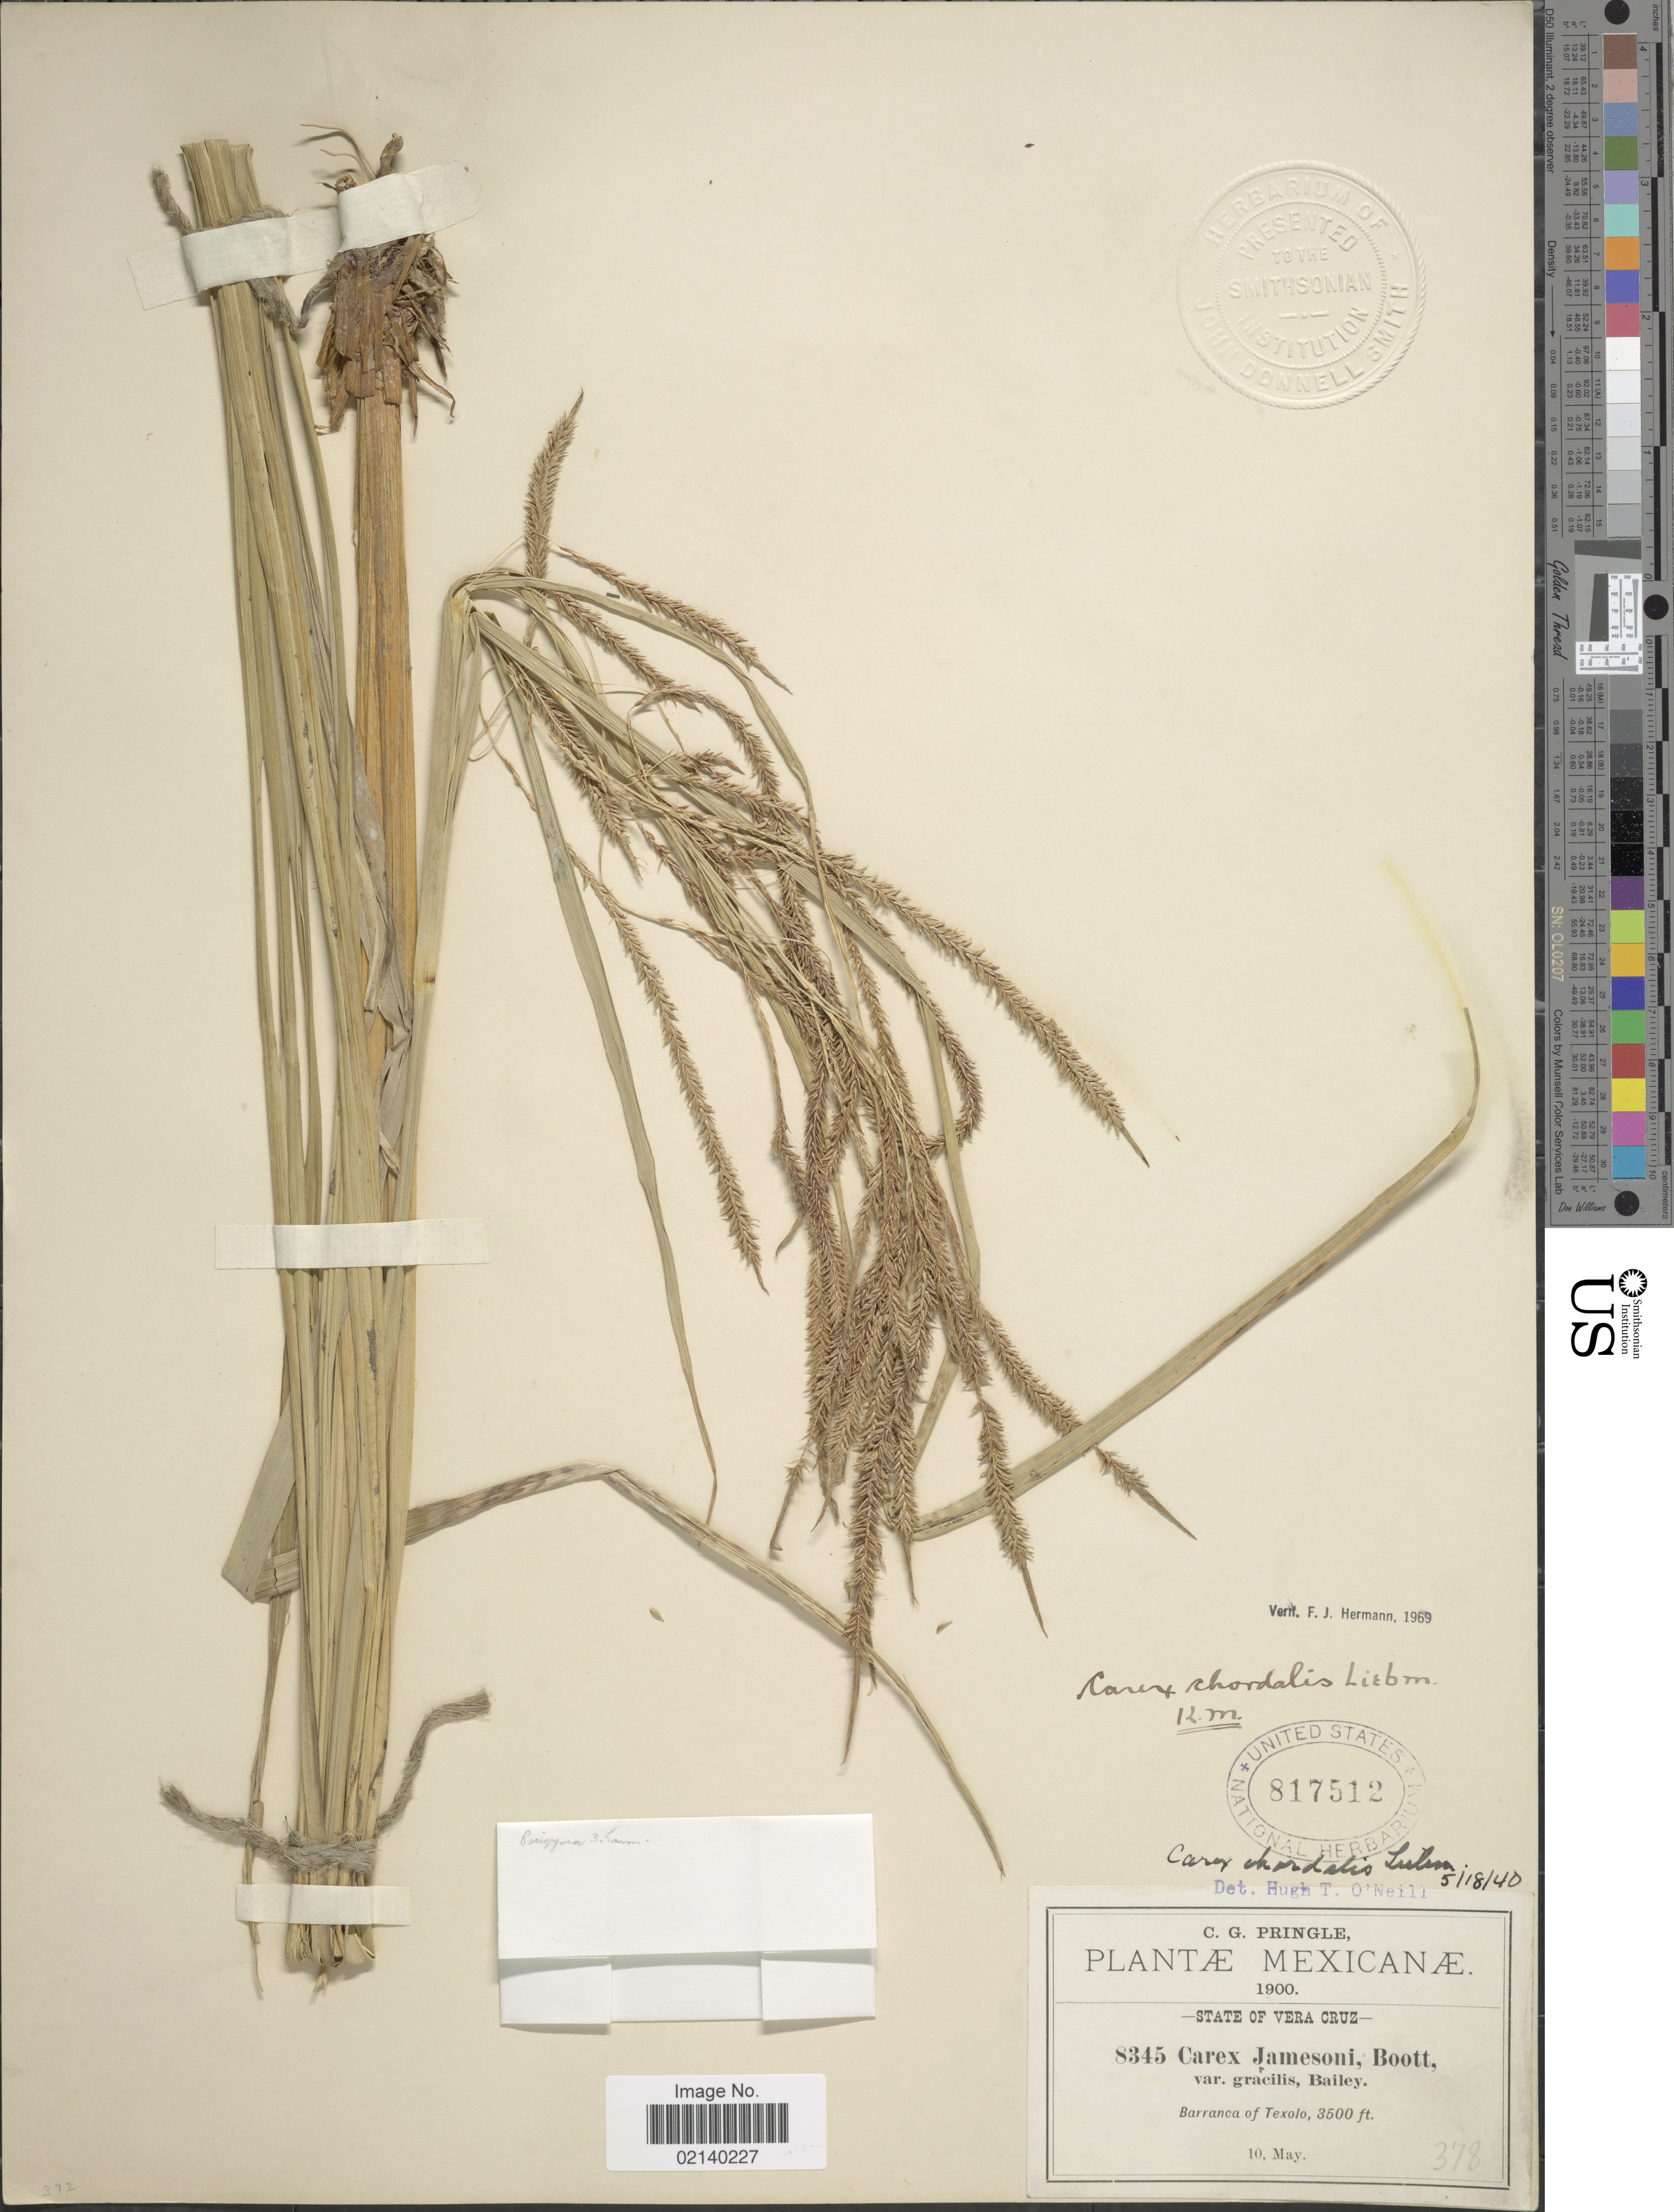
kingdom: Plantae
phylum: Tracheophyta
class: Liliopsida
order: Poales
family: Cyperaceae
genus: Carex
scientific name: Carex chordalis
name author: Liebm.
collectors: C. G. Pringle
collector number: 8345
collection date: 1900-05-10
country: Mexico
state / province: Veracruz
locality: State of Vera Cruz. Barranca of Texolo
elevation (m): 1067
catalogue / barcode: US 817512